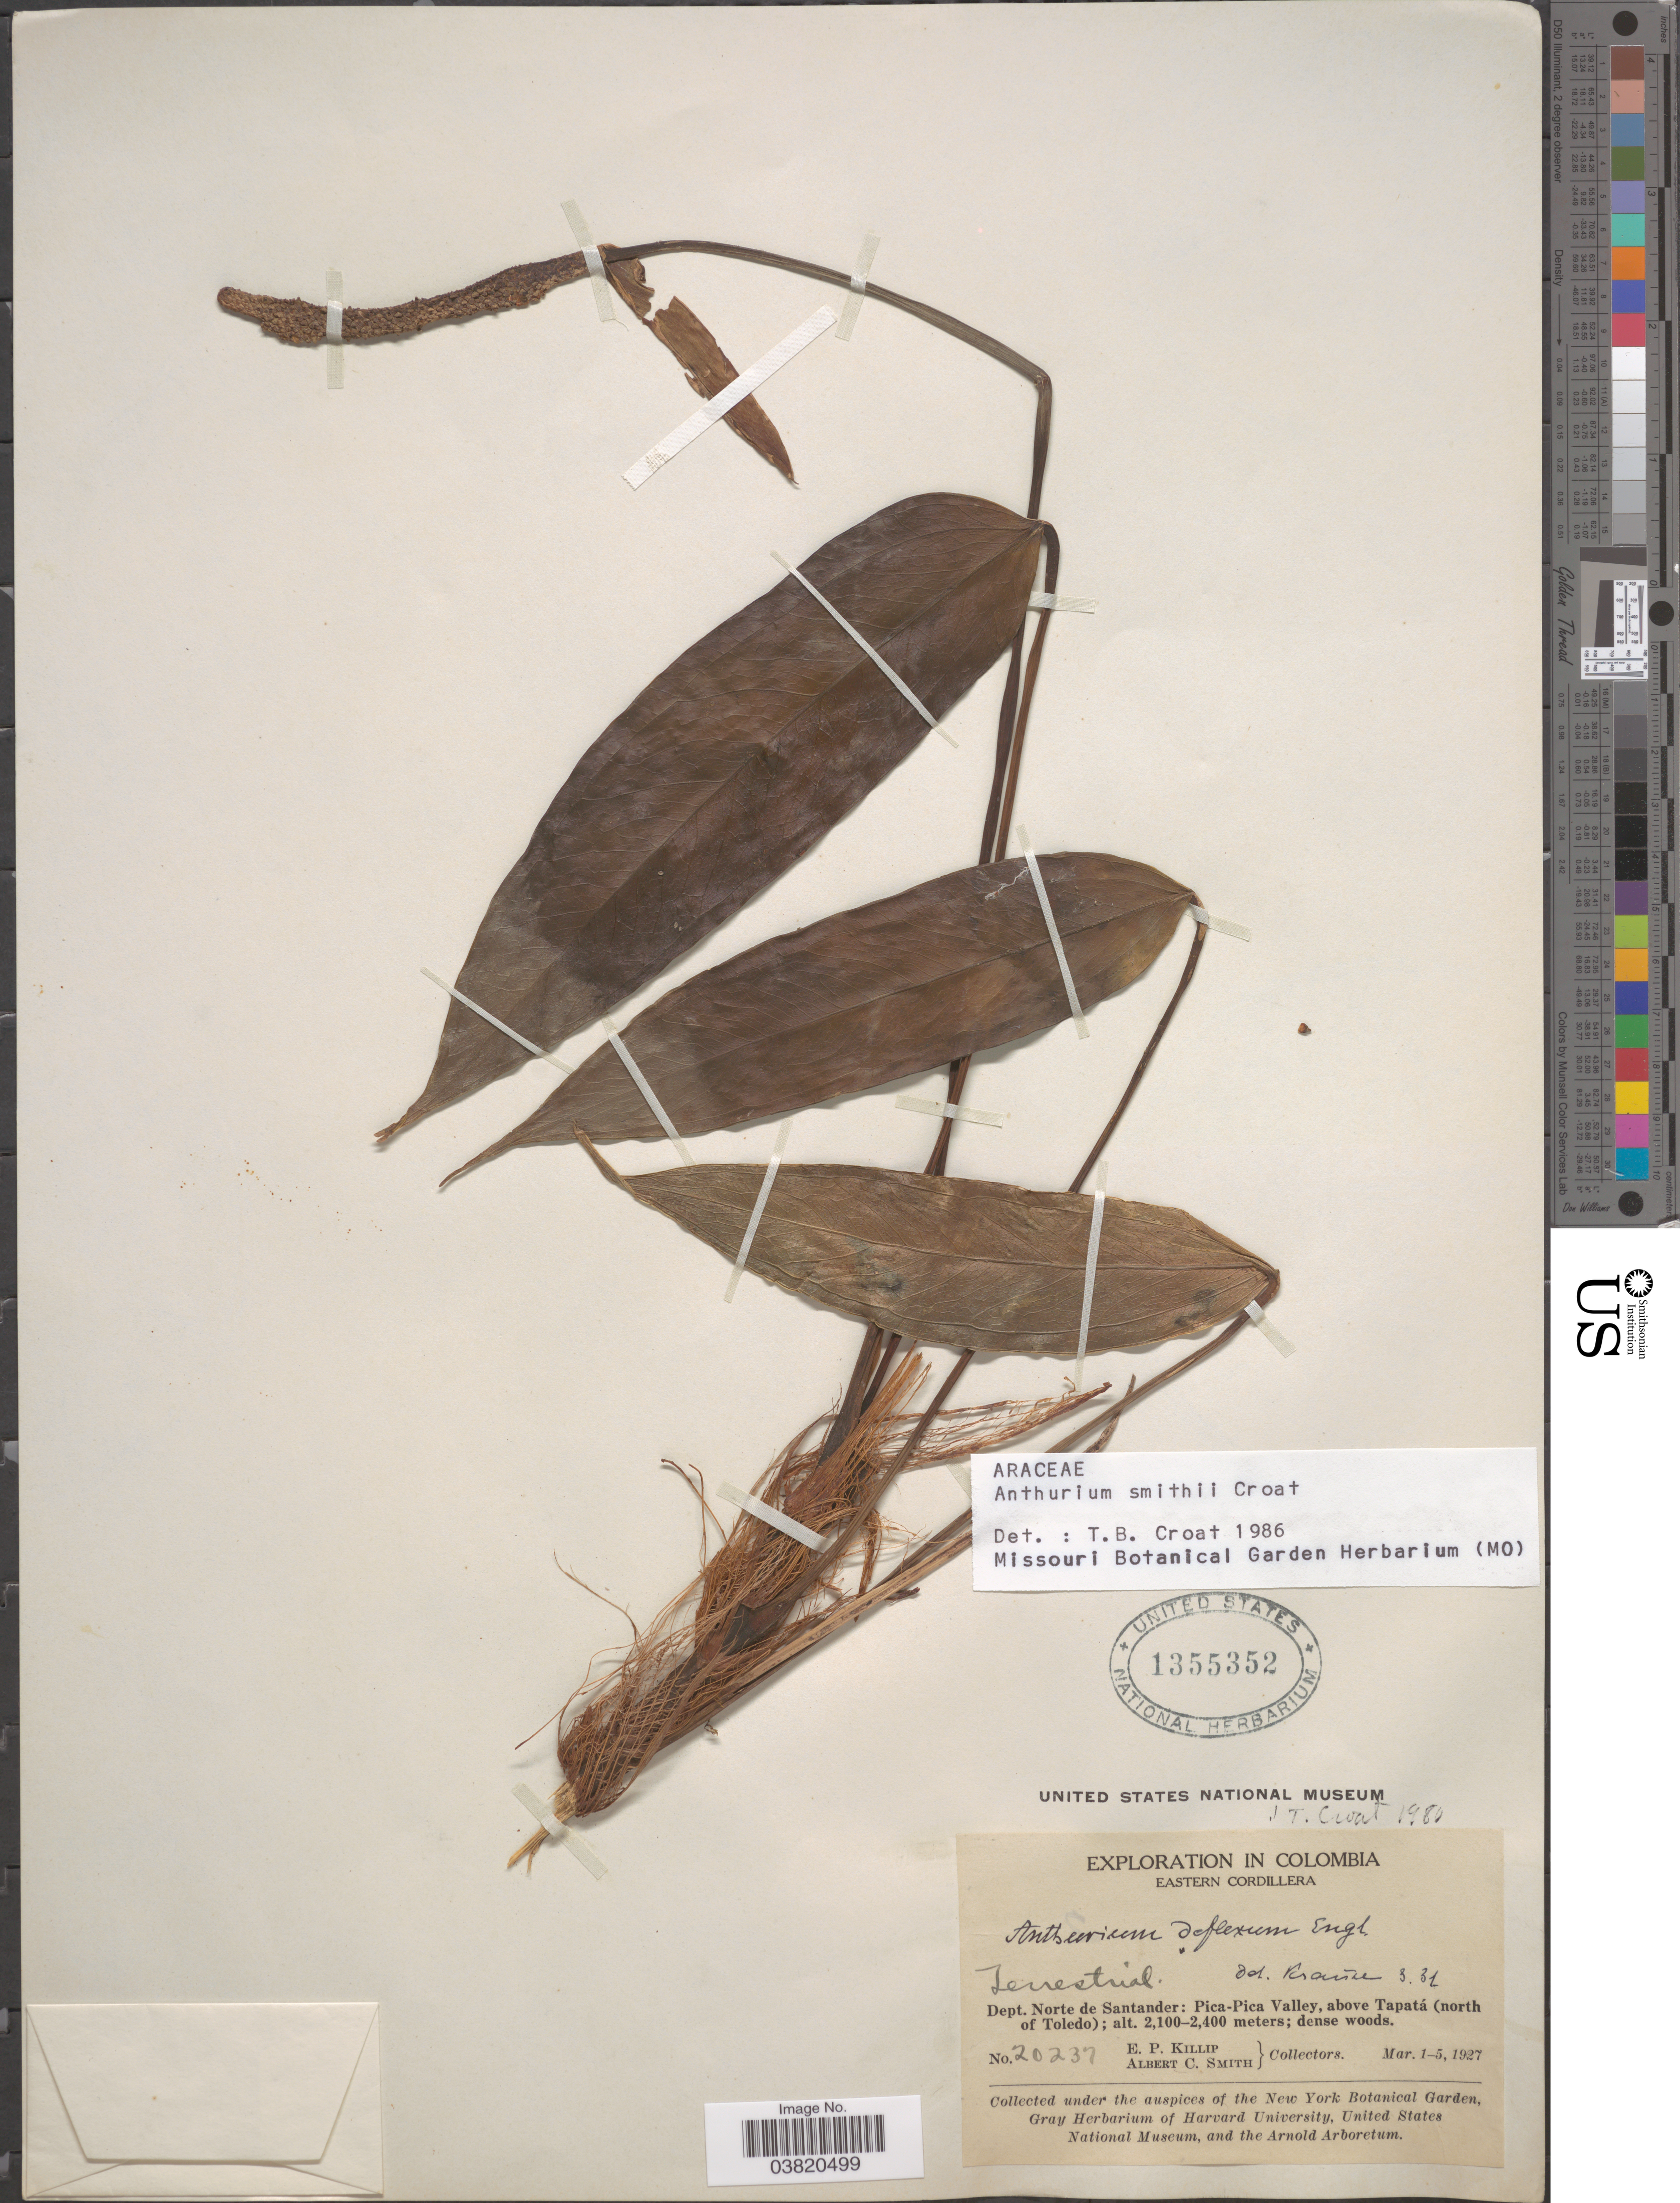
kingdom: Plantae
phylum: Tracheophyta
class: Liliopsida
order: Alismatales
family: Araceae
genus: Anthurium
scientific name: Anthurium smithii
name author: Croat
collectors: E. P. Killip & A. C. Smith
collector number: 20237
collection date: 1927-03-01/1927-03-05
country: Colombia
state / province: Norte de Santander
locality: Eastern Cordillera. Dept. Norte de Santander: Pica-Pica Valley, above Tapatá (north of Toledo).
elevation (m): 2100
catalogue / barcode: US 1355352